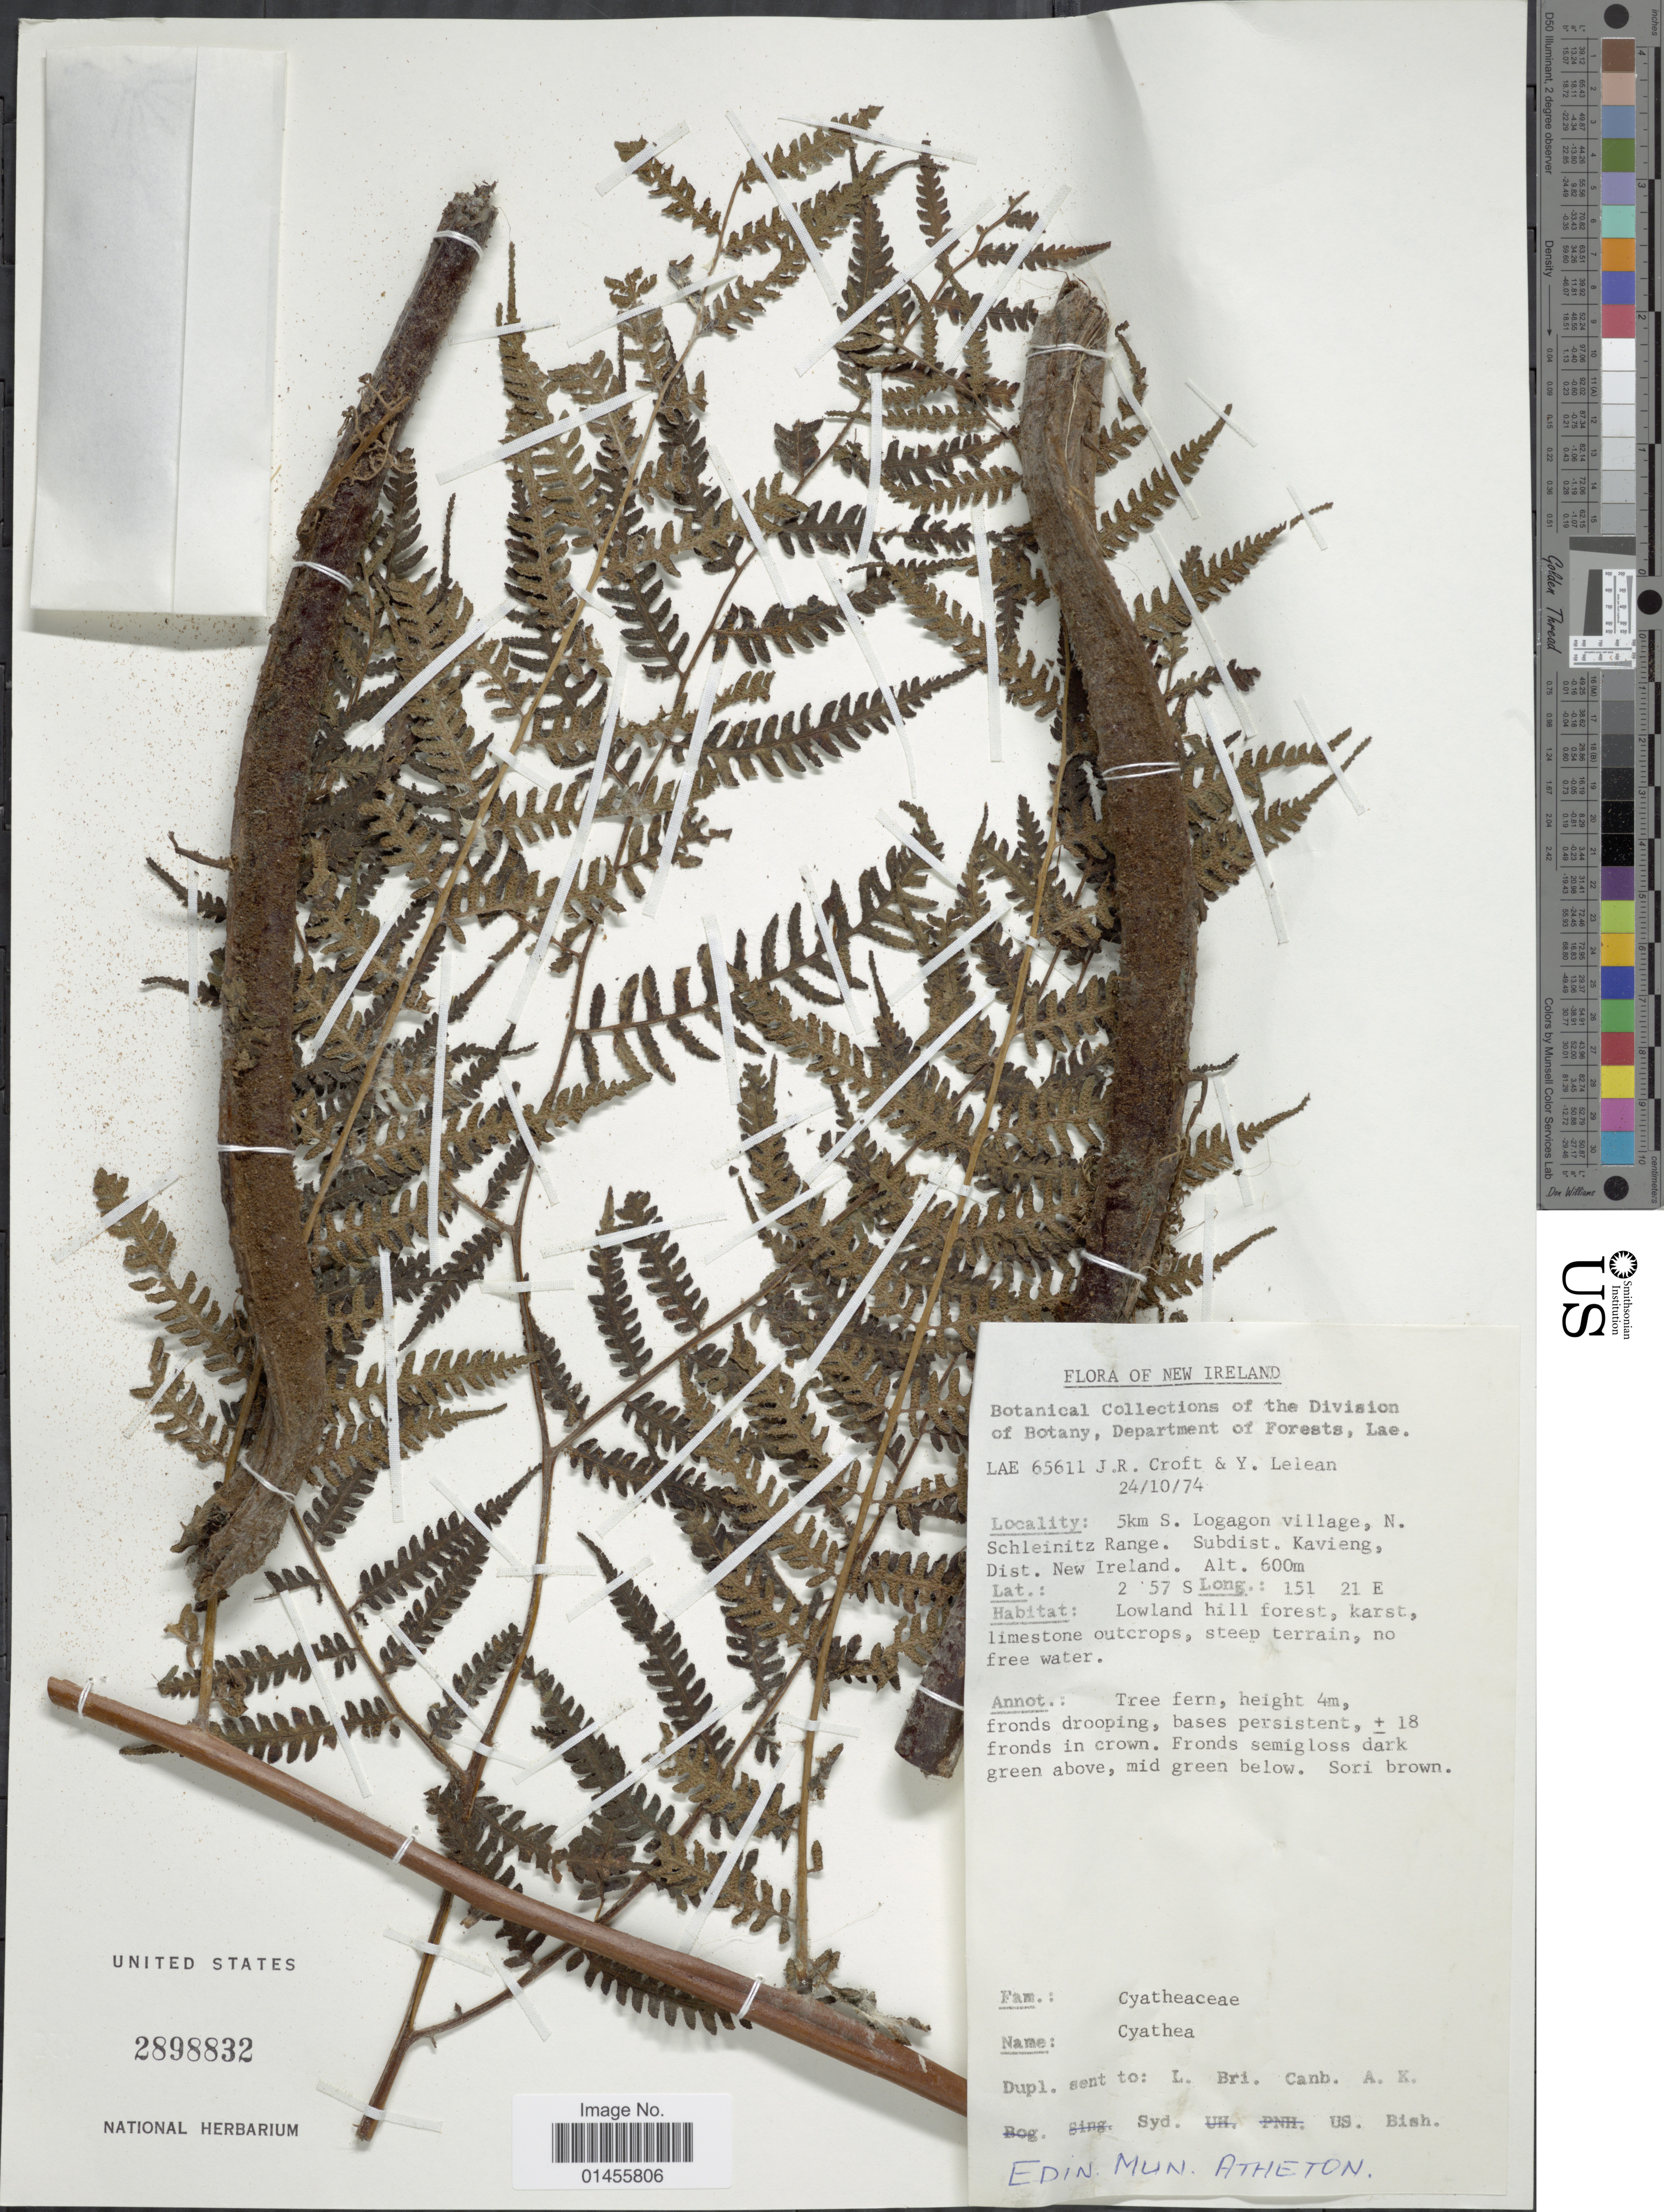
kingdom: Plantae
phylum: Tracheophyta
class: Polypodiopsida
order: Cyatheales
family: Cyatheaceae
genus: Alsophila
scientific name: Alsophila sp.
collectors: J. R. Croft & Y. Lelean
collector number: LAE 65611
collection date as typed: Transcribed d/m/y: 24/10/74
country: Papua New Guinea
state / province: New Ireland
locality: New Guinea. 5 km S. Logagon villgae, N'. Schleinitz Range, Subdist. Kavieng. Dist. New Ireland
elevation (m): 600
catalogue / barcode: US 2898832